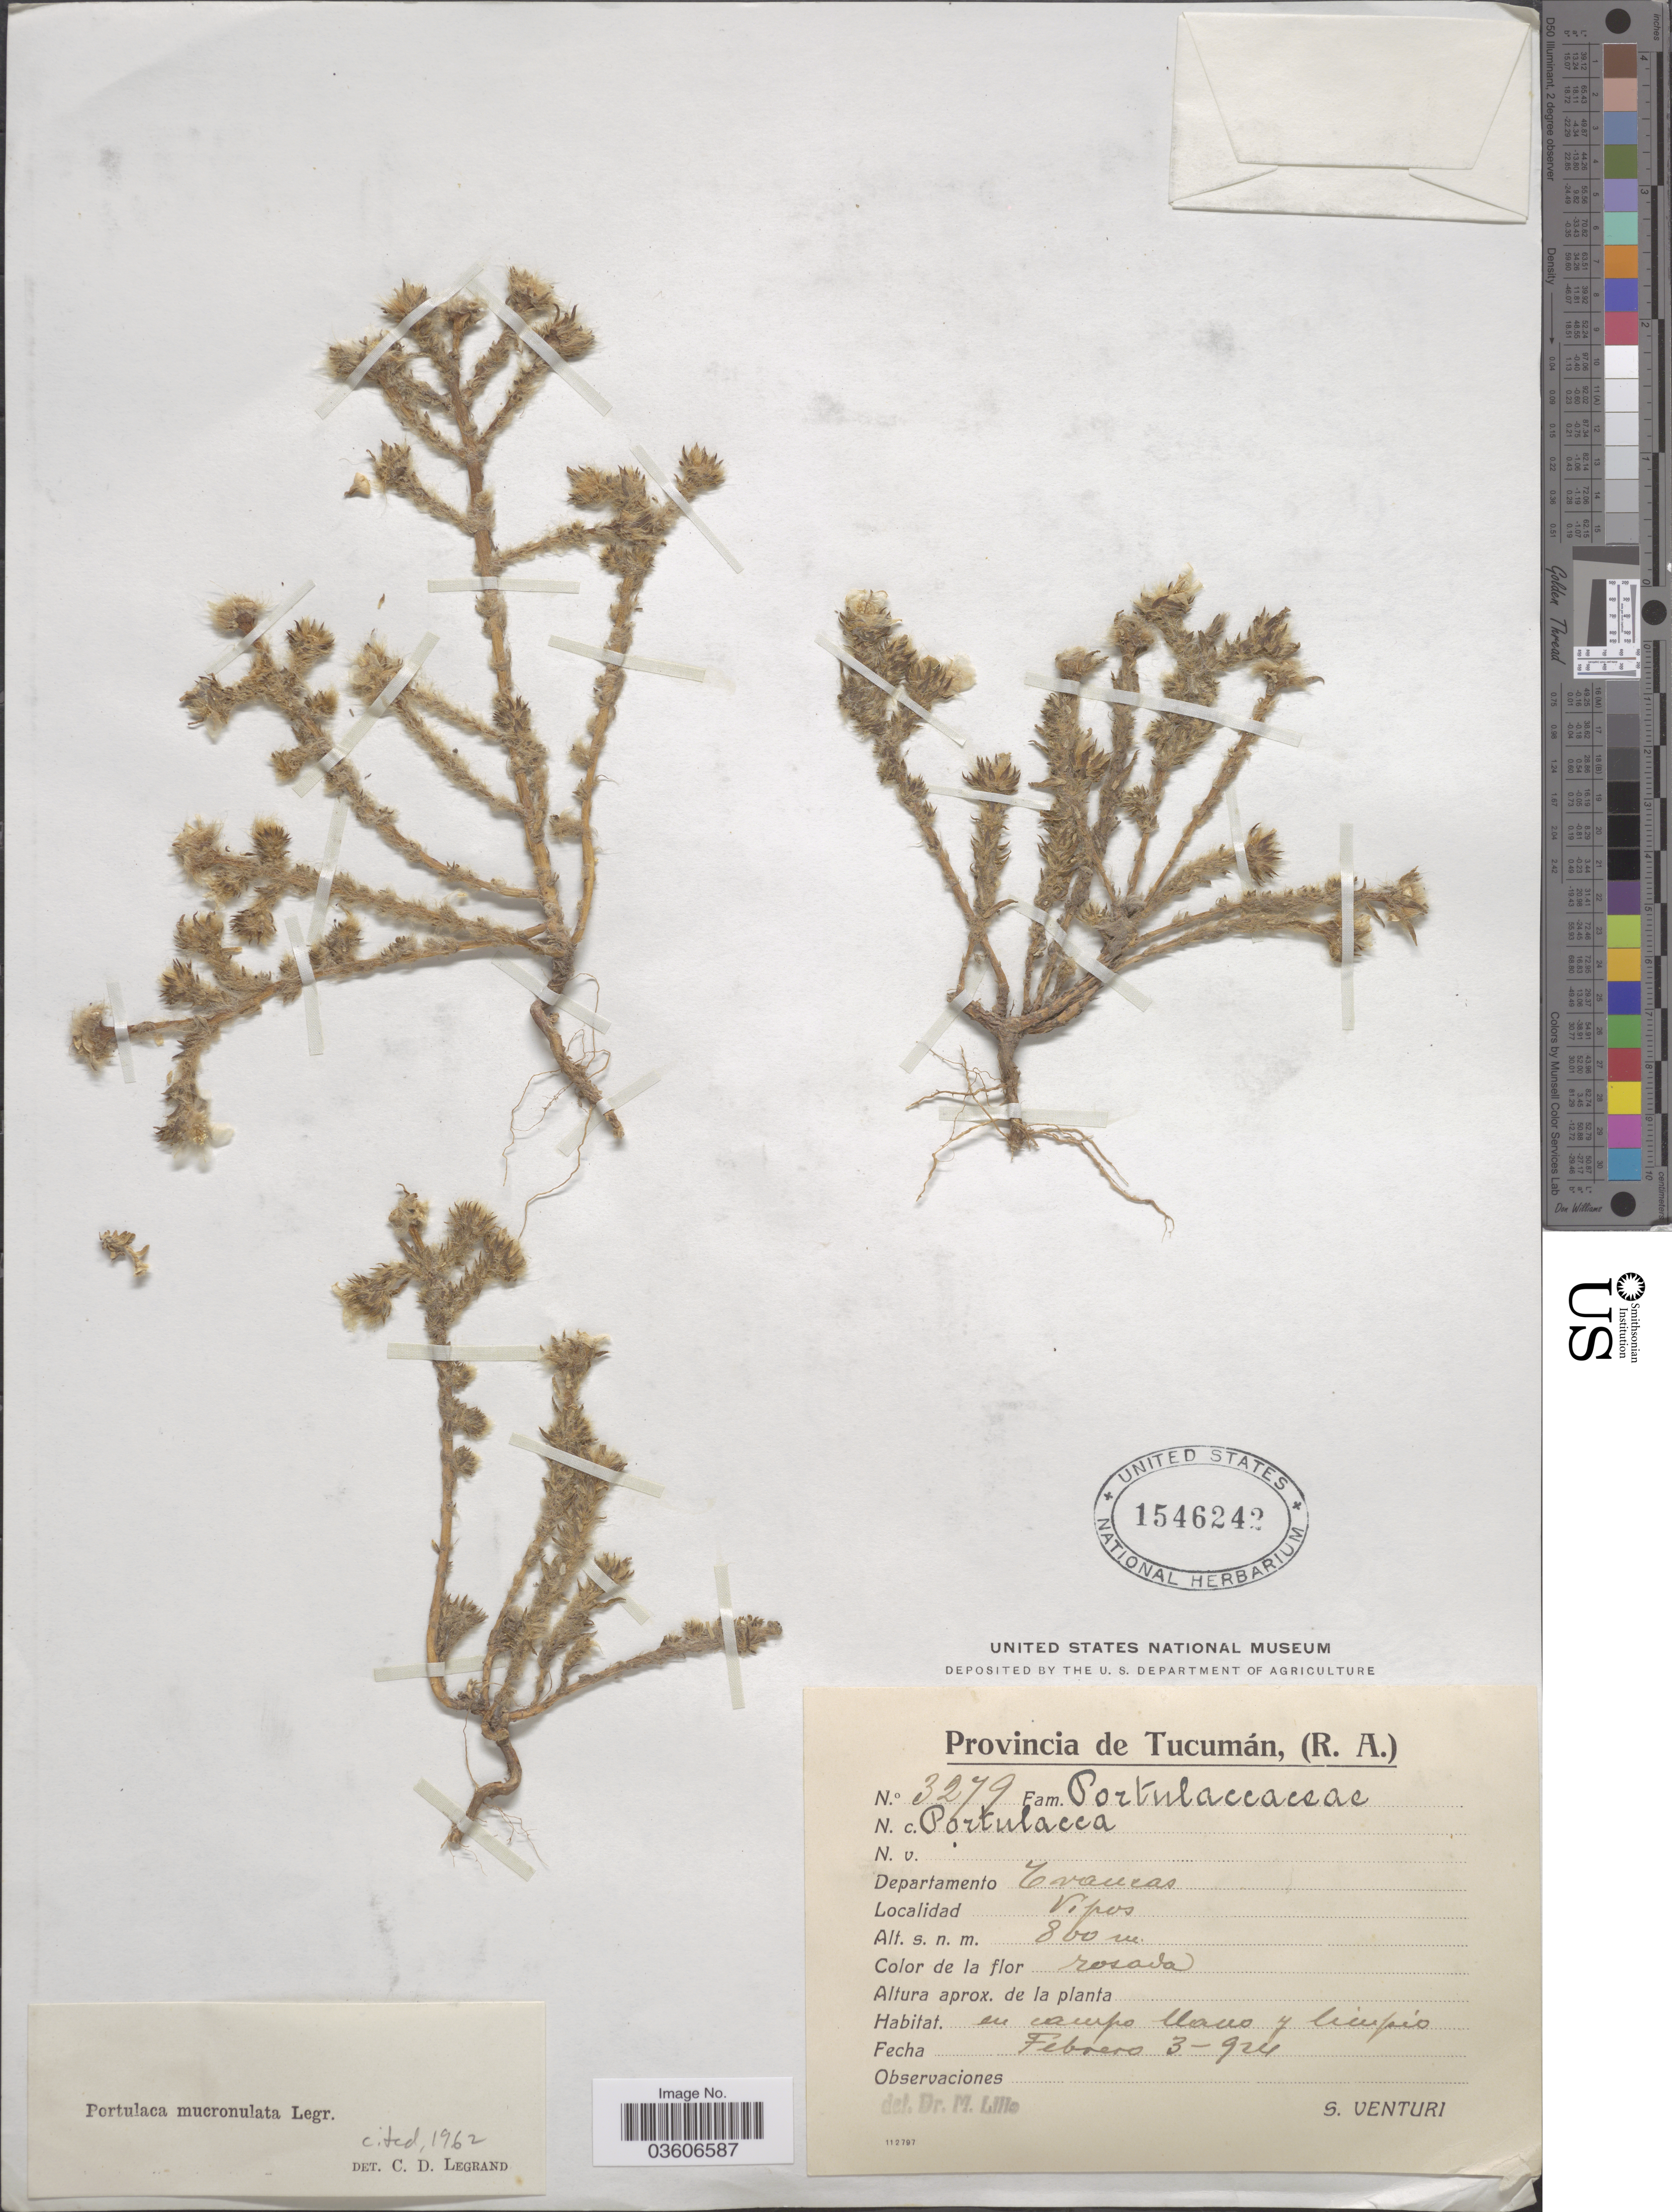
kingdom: Plantae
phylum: Tracheophyta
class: Magnoliopsida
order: Caryophyllales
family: Portulacaceae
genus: Portulaca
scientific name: Portulaca mucronulata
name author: D. Legrand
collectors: S. Venturi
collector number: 3279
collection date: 1924-02-03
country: Argentina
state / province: Tucuman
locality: Departamento Trancas. Vipos.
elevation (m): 800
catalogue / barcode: US 1546242